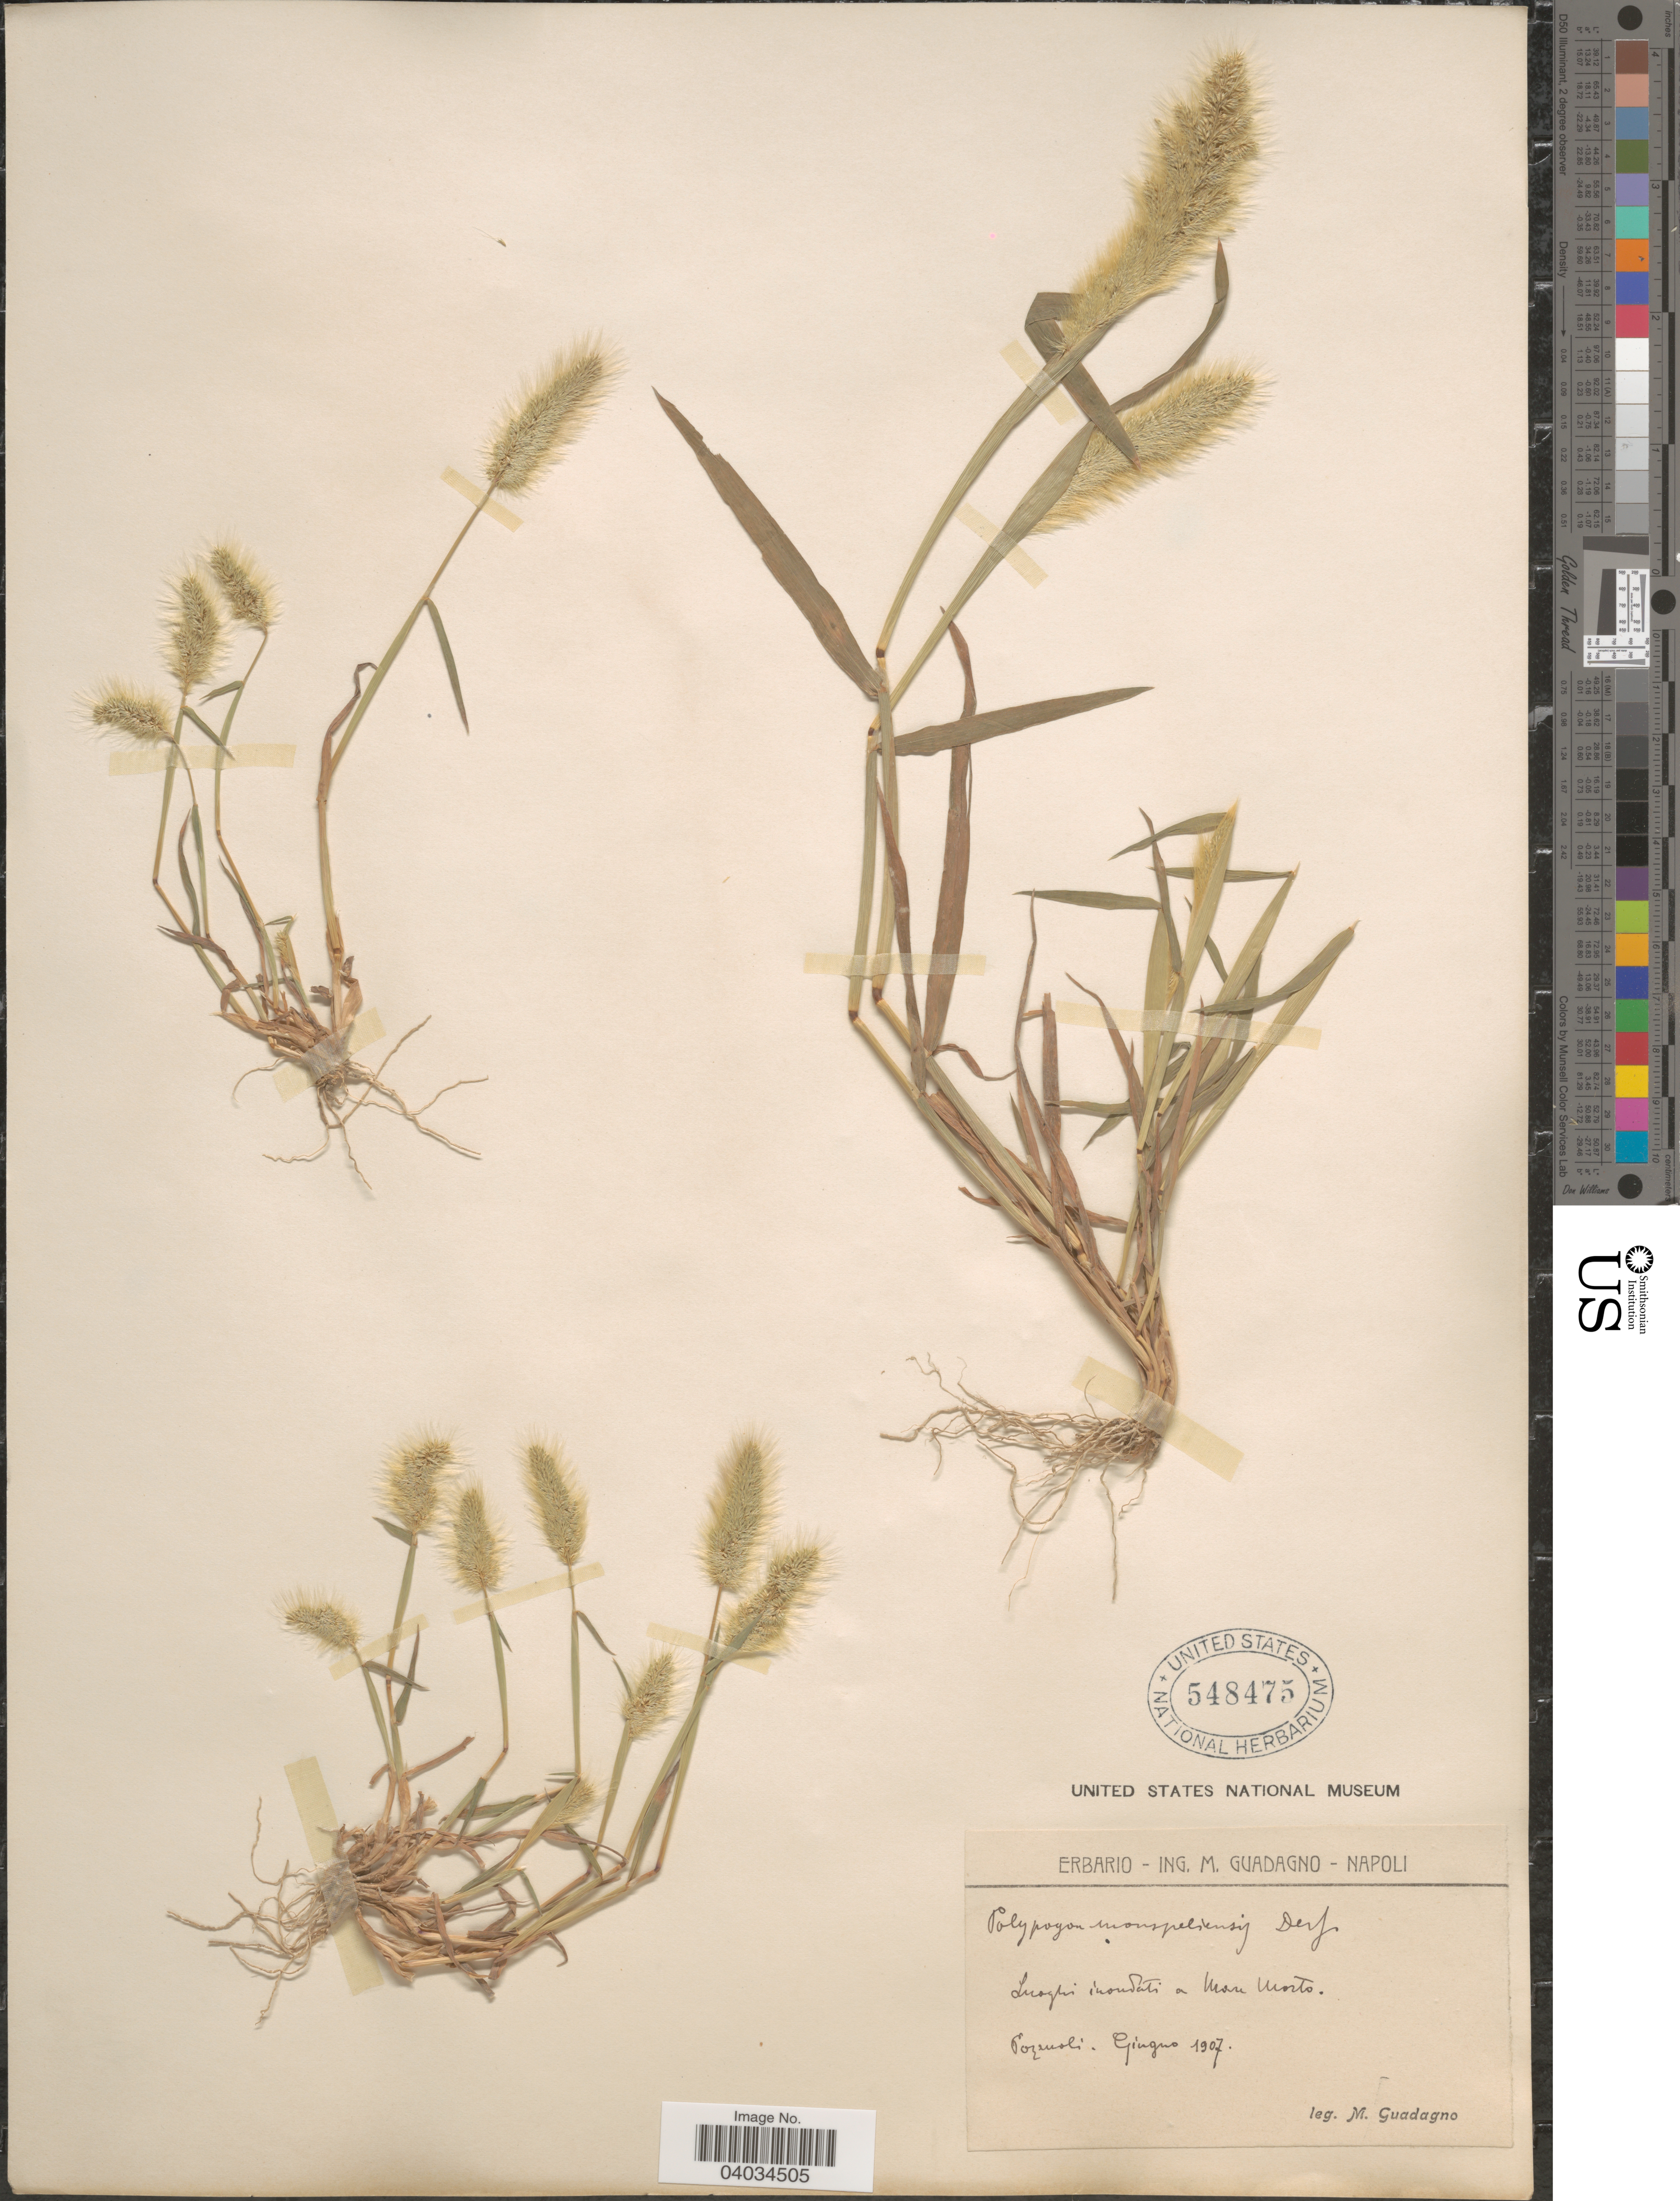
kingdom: Plantae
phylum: Tracheophyta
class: Liliopsida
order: Poales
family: Poaceae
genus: Polypogon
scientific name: Polypogon monspeliensis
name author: (L.) Desf.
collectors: M. Guadagno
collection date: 1907-06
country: Italy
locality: Luoghi inundatis a Mare Morto. Pozzuoli.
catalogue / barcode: US 548475